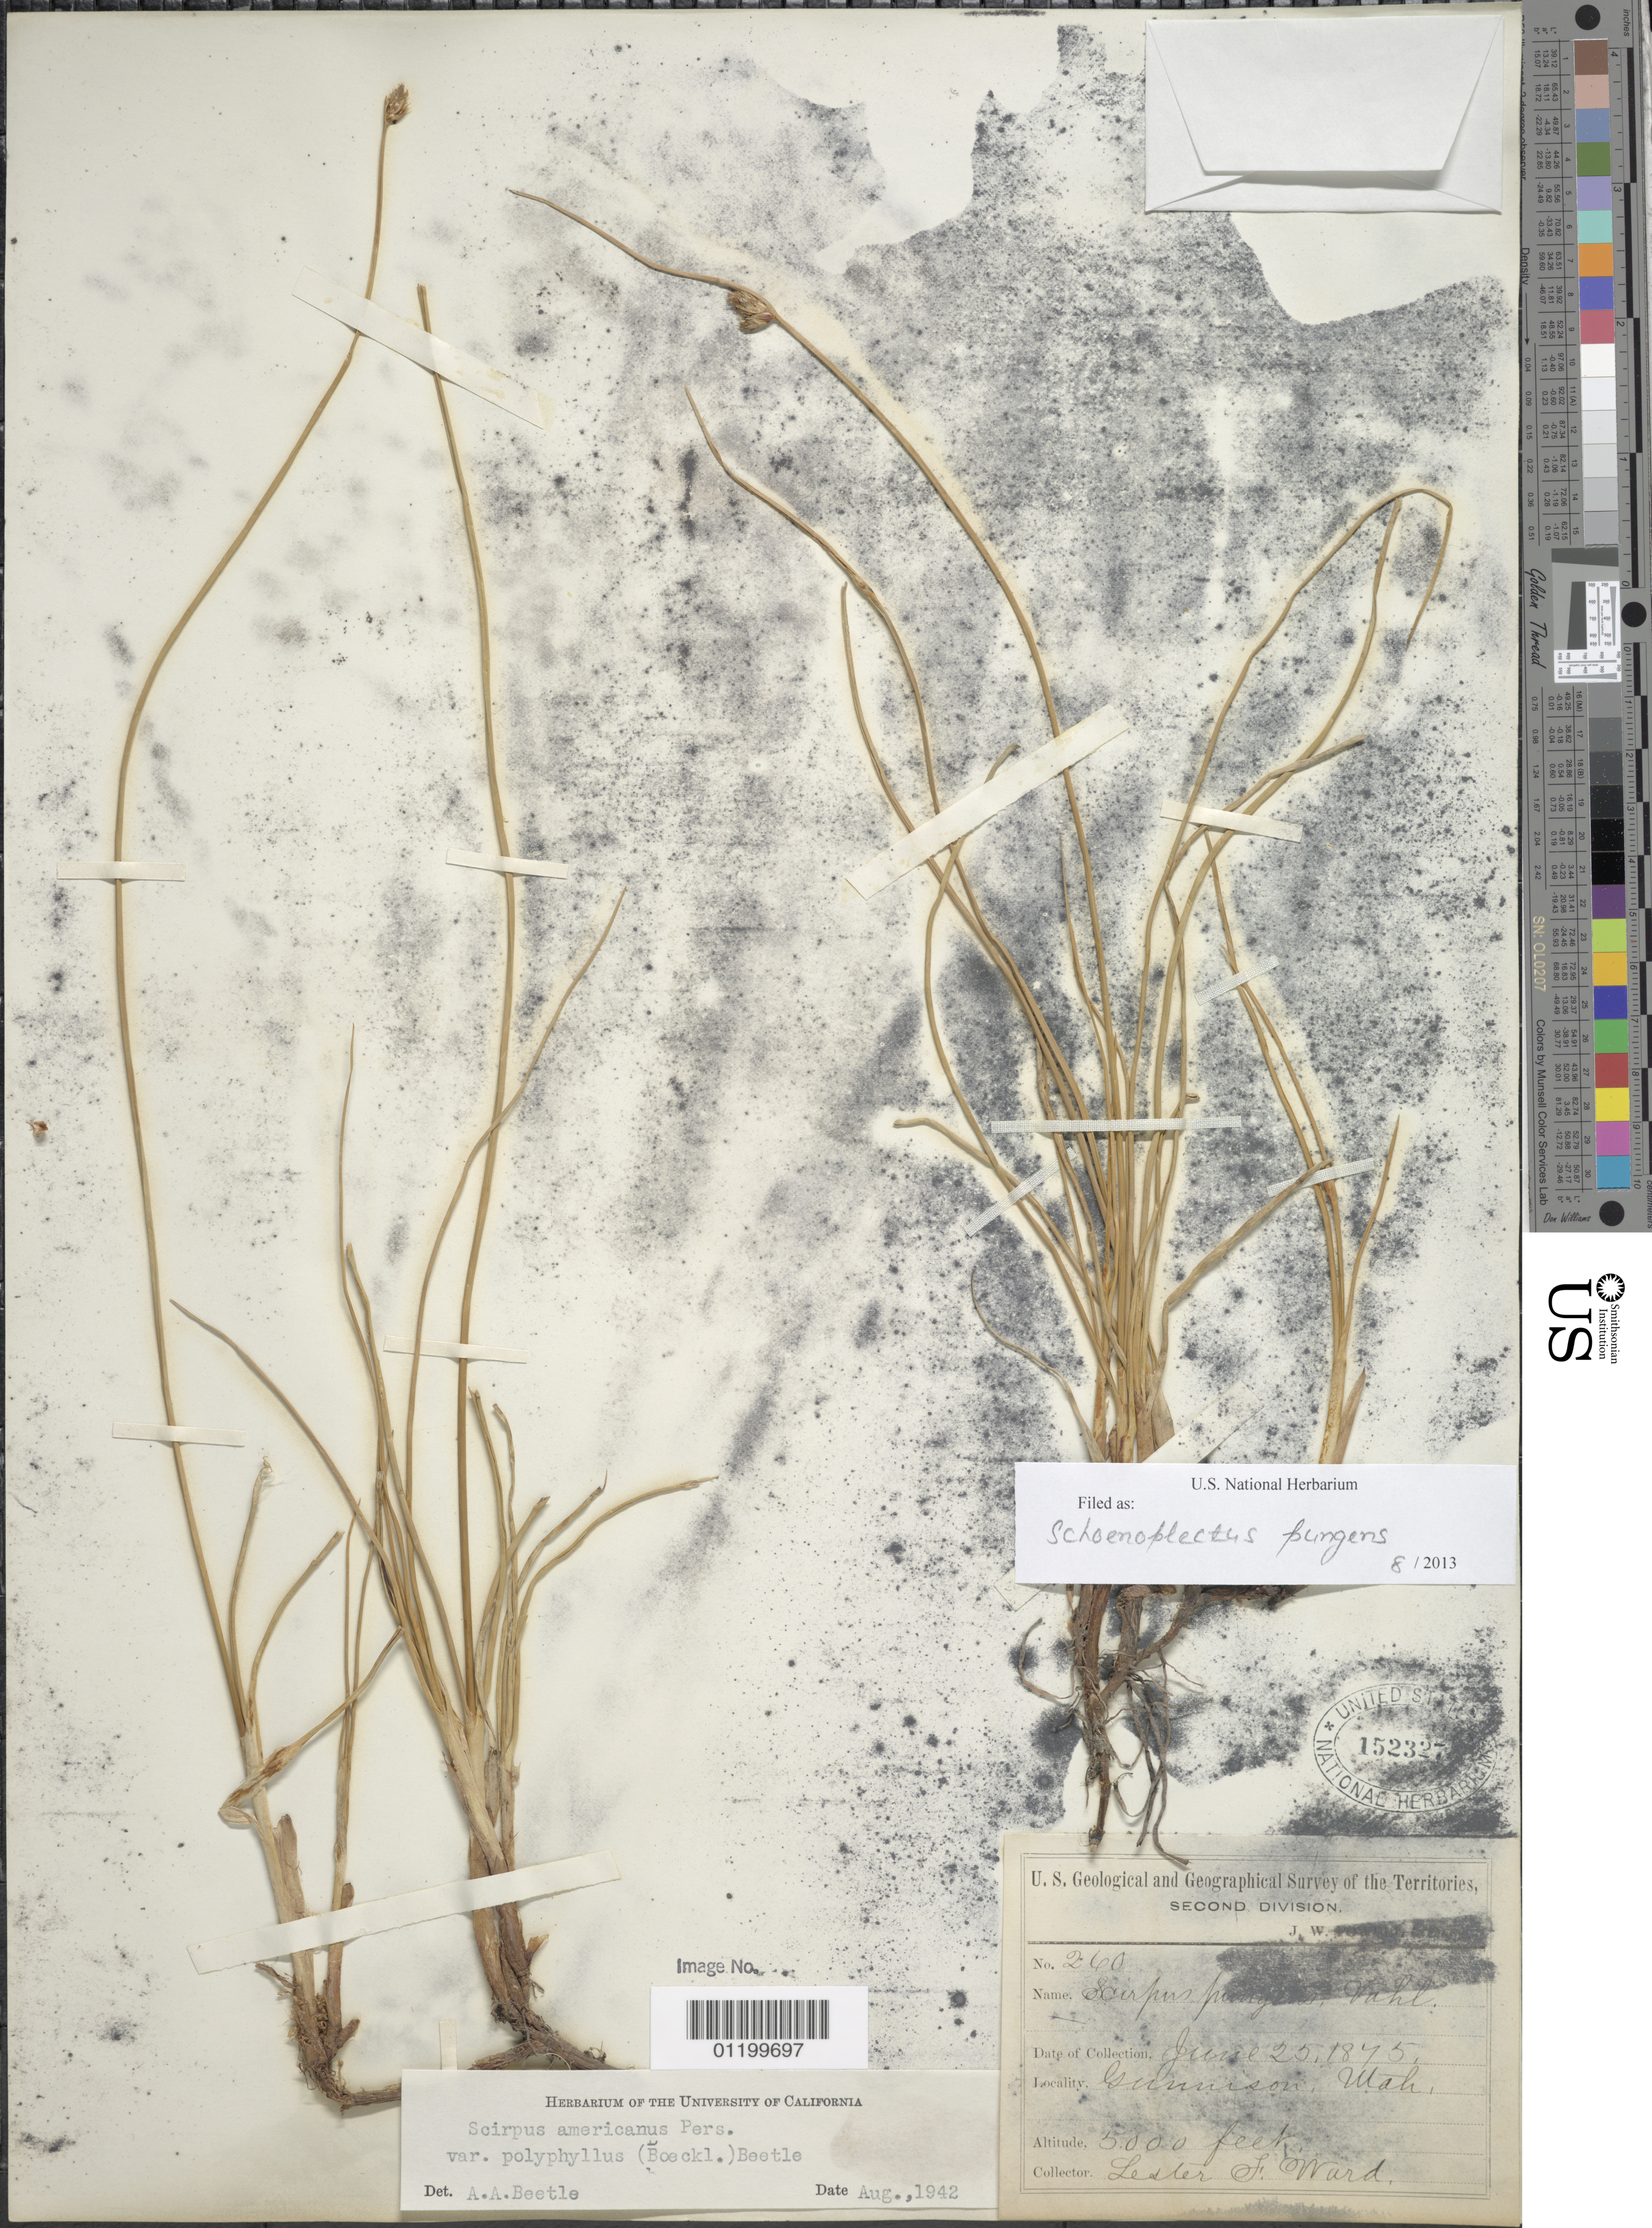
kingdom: Plantae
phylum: Tracheophyta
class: Liliopsida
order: Poales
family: Cyperaceae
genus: Schoenoplectus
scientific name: Schoenoplectus pungens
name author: (Vahl) Palla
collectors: L. F. Ward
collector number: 260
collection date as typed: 25 Jun 1875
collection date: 1875-06-25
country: United States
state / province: Utah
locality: Gunnison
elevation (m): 1524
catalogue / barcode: US 152327